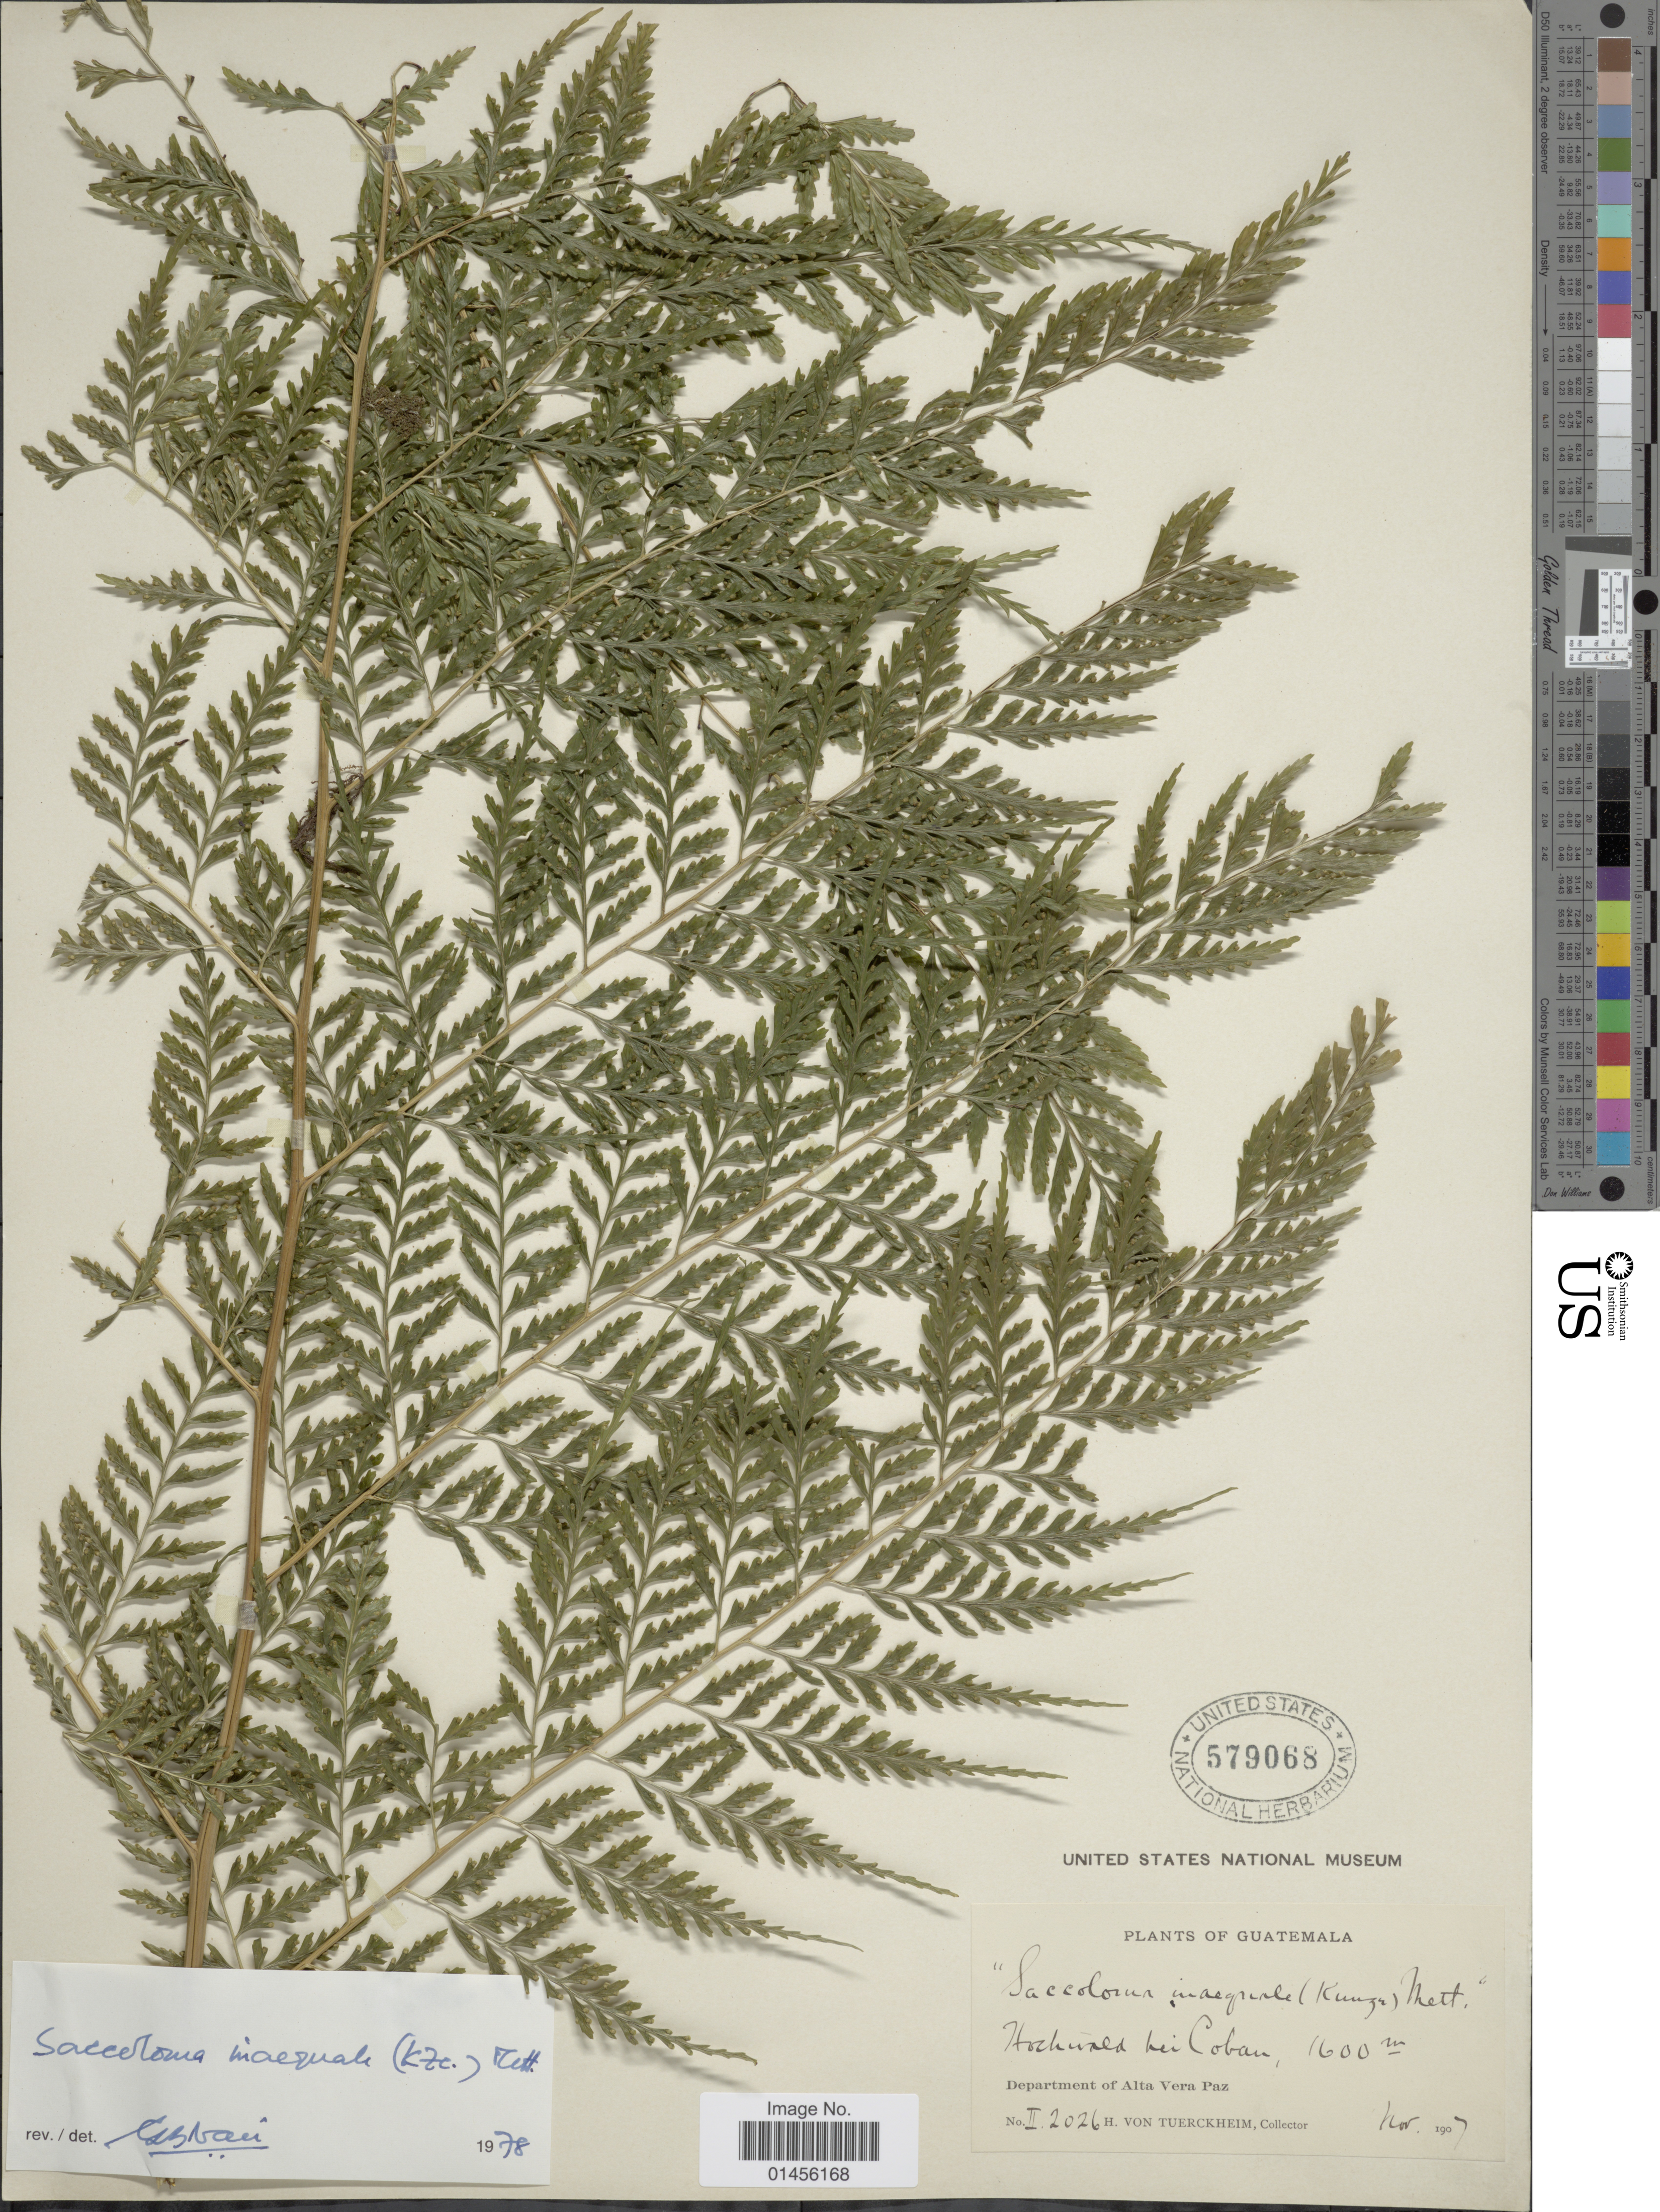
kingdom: Plantae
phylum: Tracheophyta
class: Polypodiopsida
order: Polypodiales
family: Saccolomataceae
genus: Saccoloma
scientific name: Saccoloma inaequale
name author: (Kunze) Mett.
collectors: H. von Türckheim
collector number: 2026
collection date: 1907-11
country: Guatemala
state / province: Alta Verapaz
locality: Hochwald bei Coban,Department of Alta Vera Paz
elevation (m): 1600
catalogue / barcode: US 579068